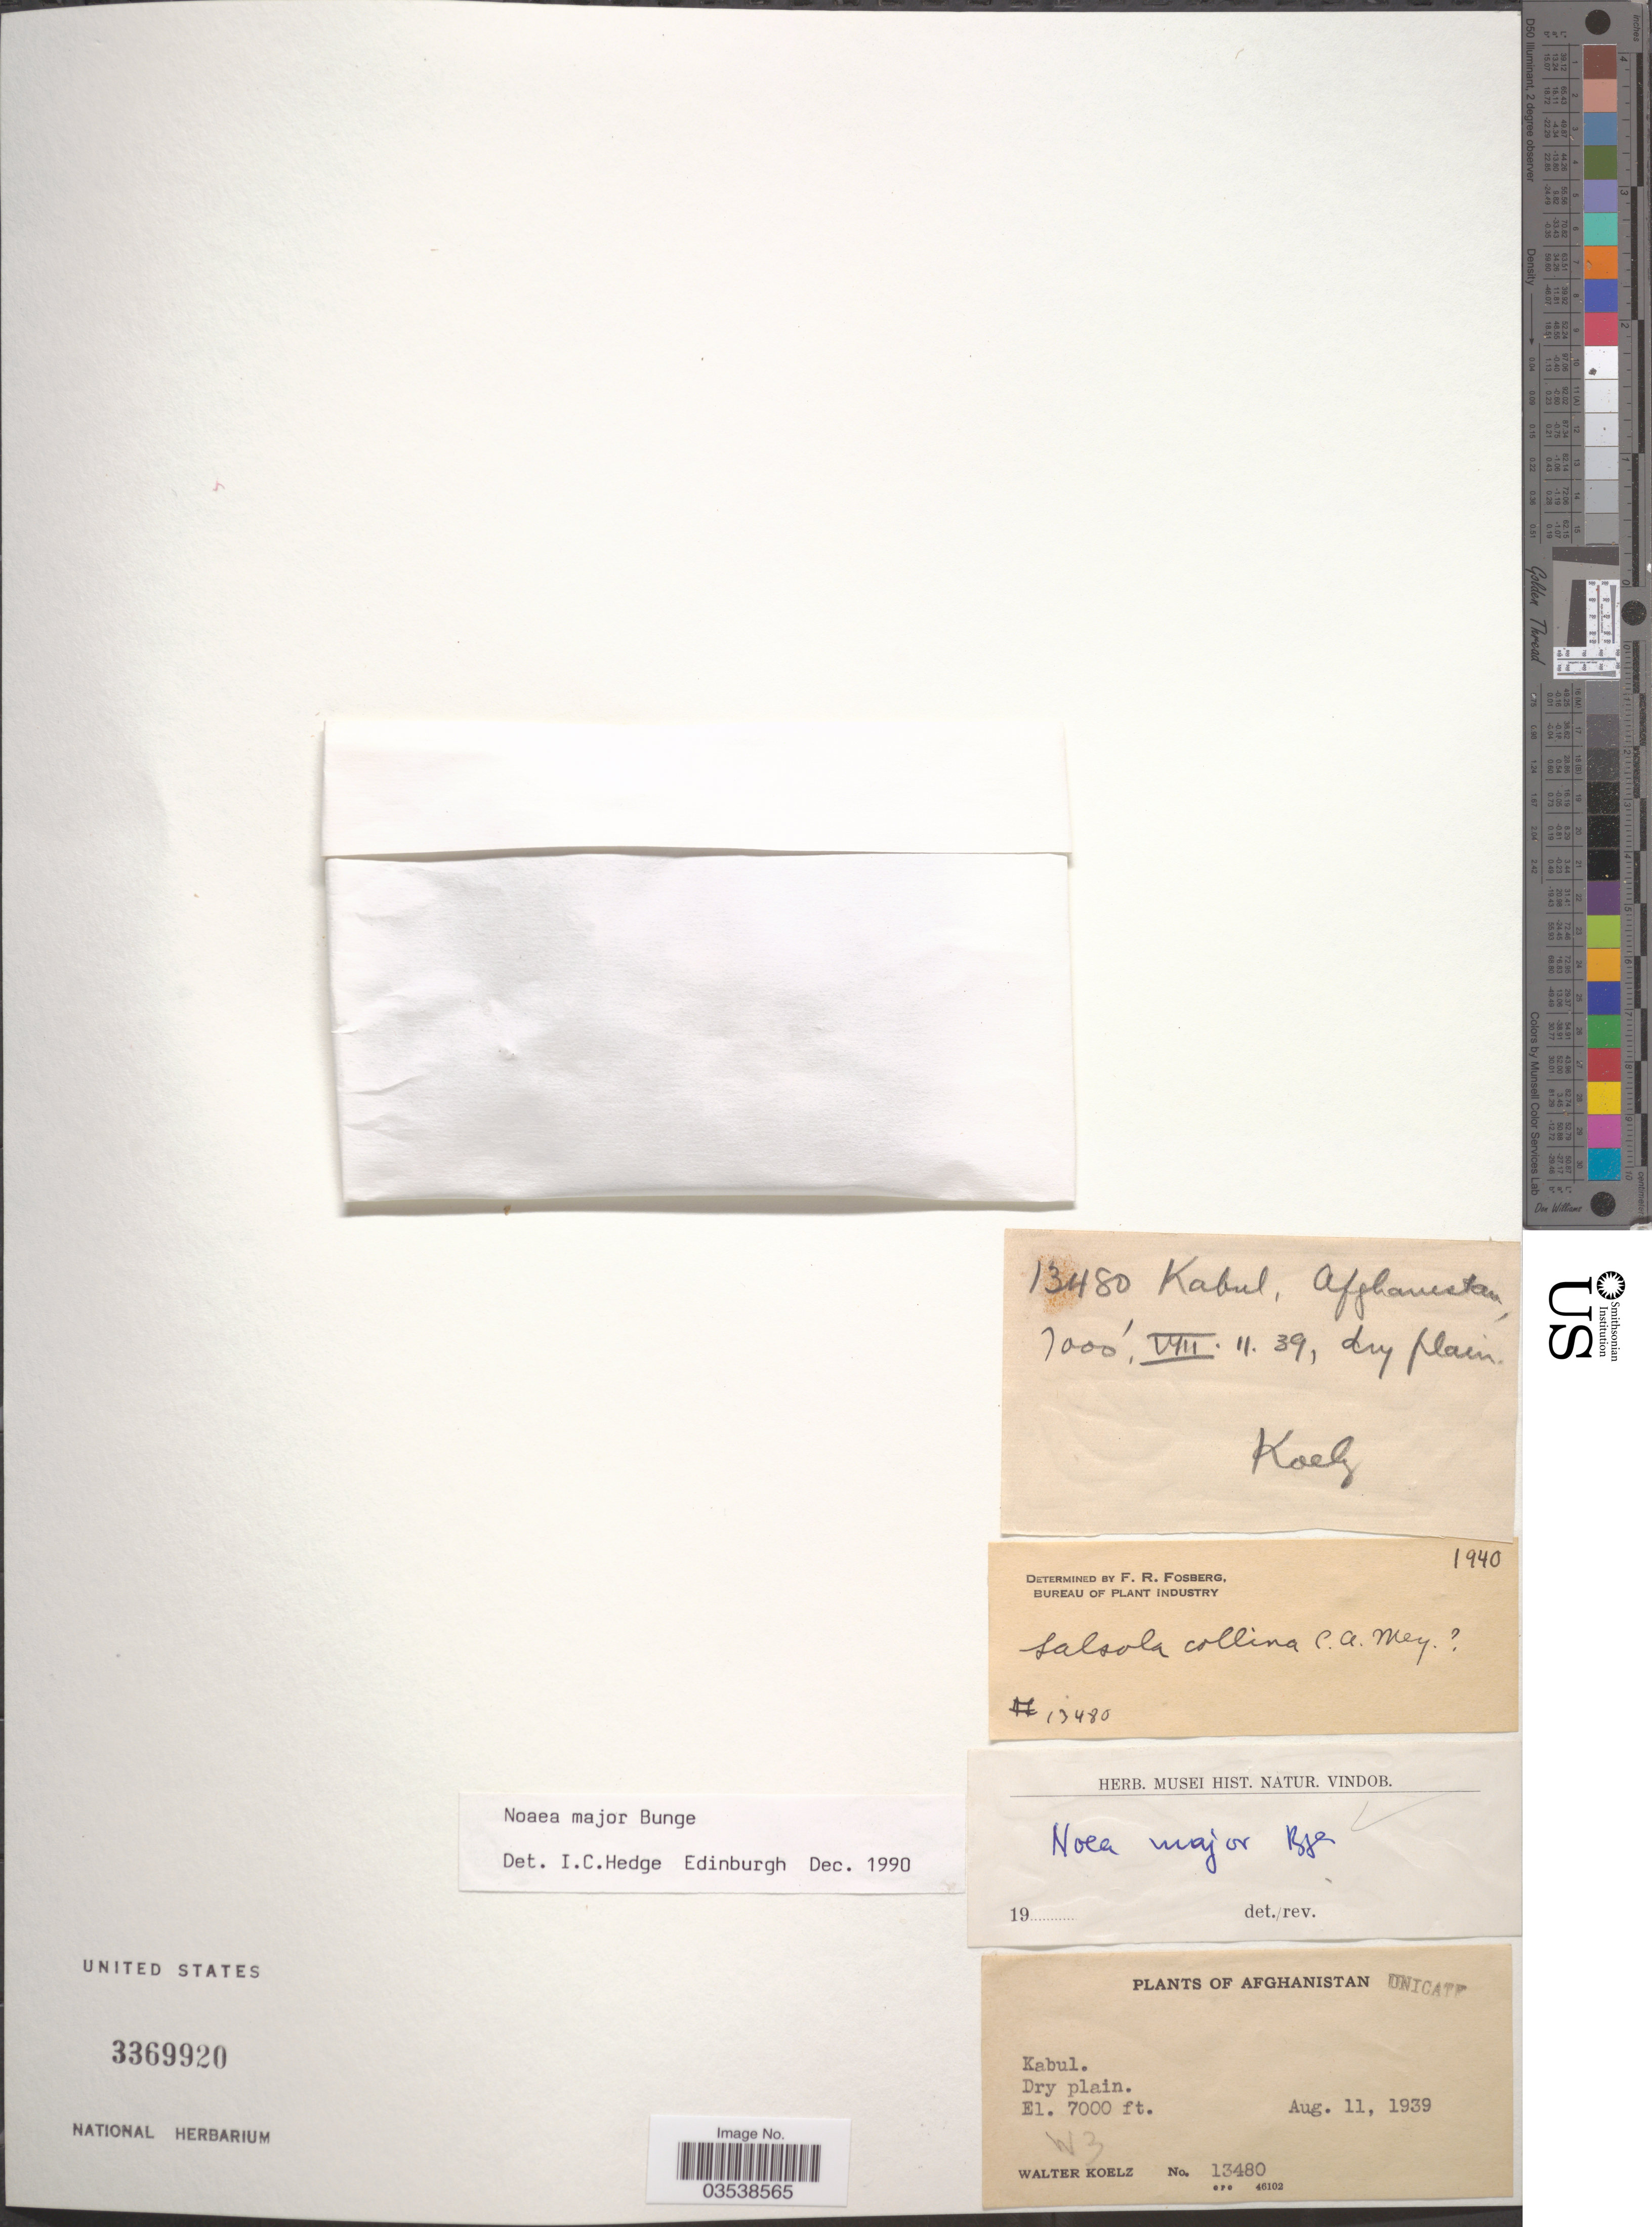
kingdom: Plantae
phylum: Tracheophyta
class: Magnoliopsida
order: Caryophyllales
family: Amaranthaceae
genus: Noaea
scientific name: Noaea major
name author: Bunge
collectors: W. N. Koelz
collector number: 13480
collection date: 1939-08-11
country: Afghanistan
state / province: Kabul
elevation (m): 2134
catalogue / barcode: US 3369920